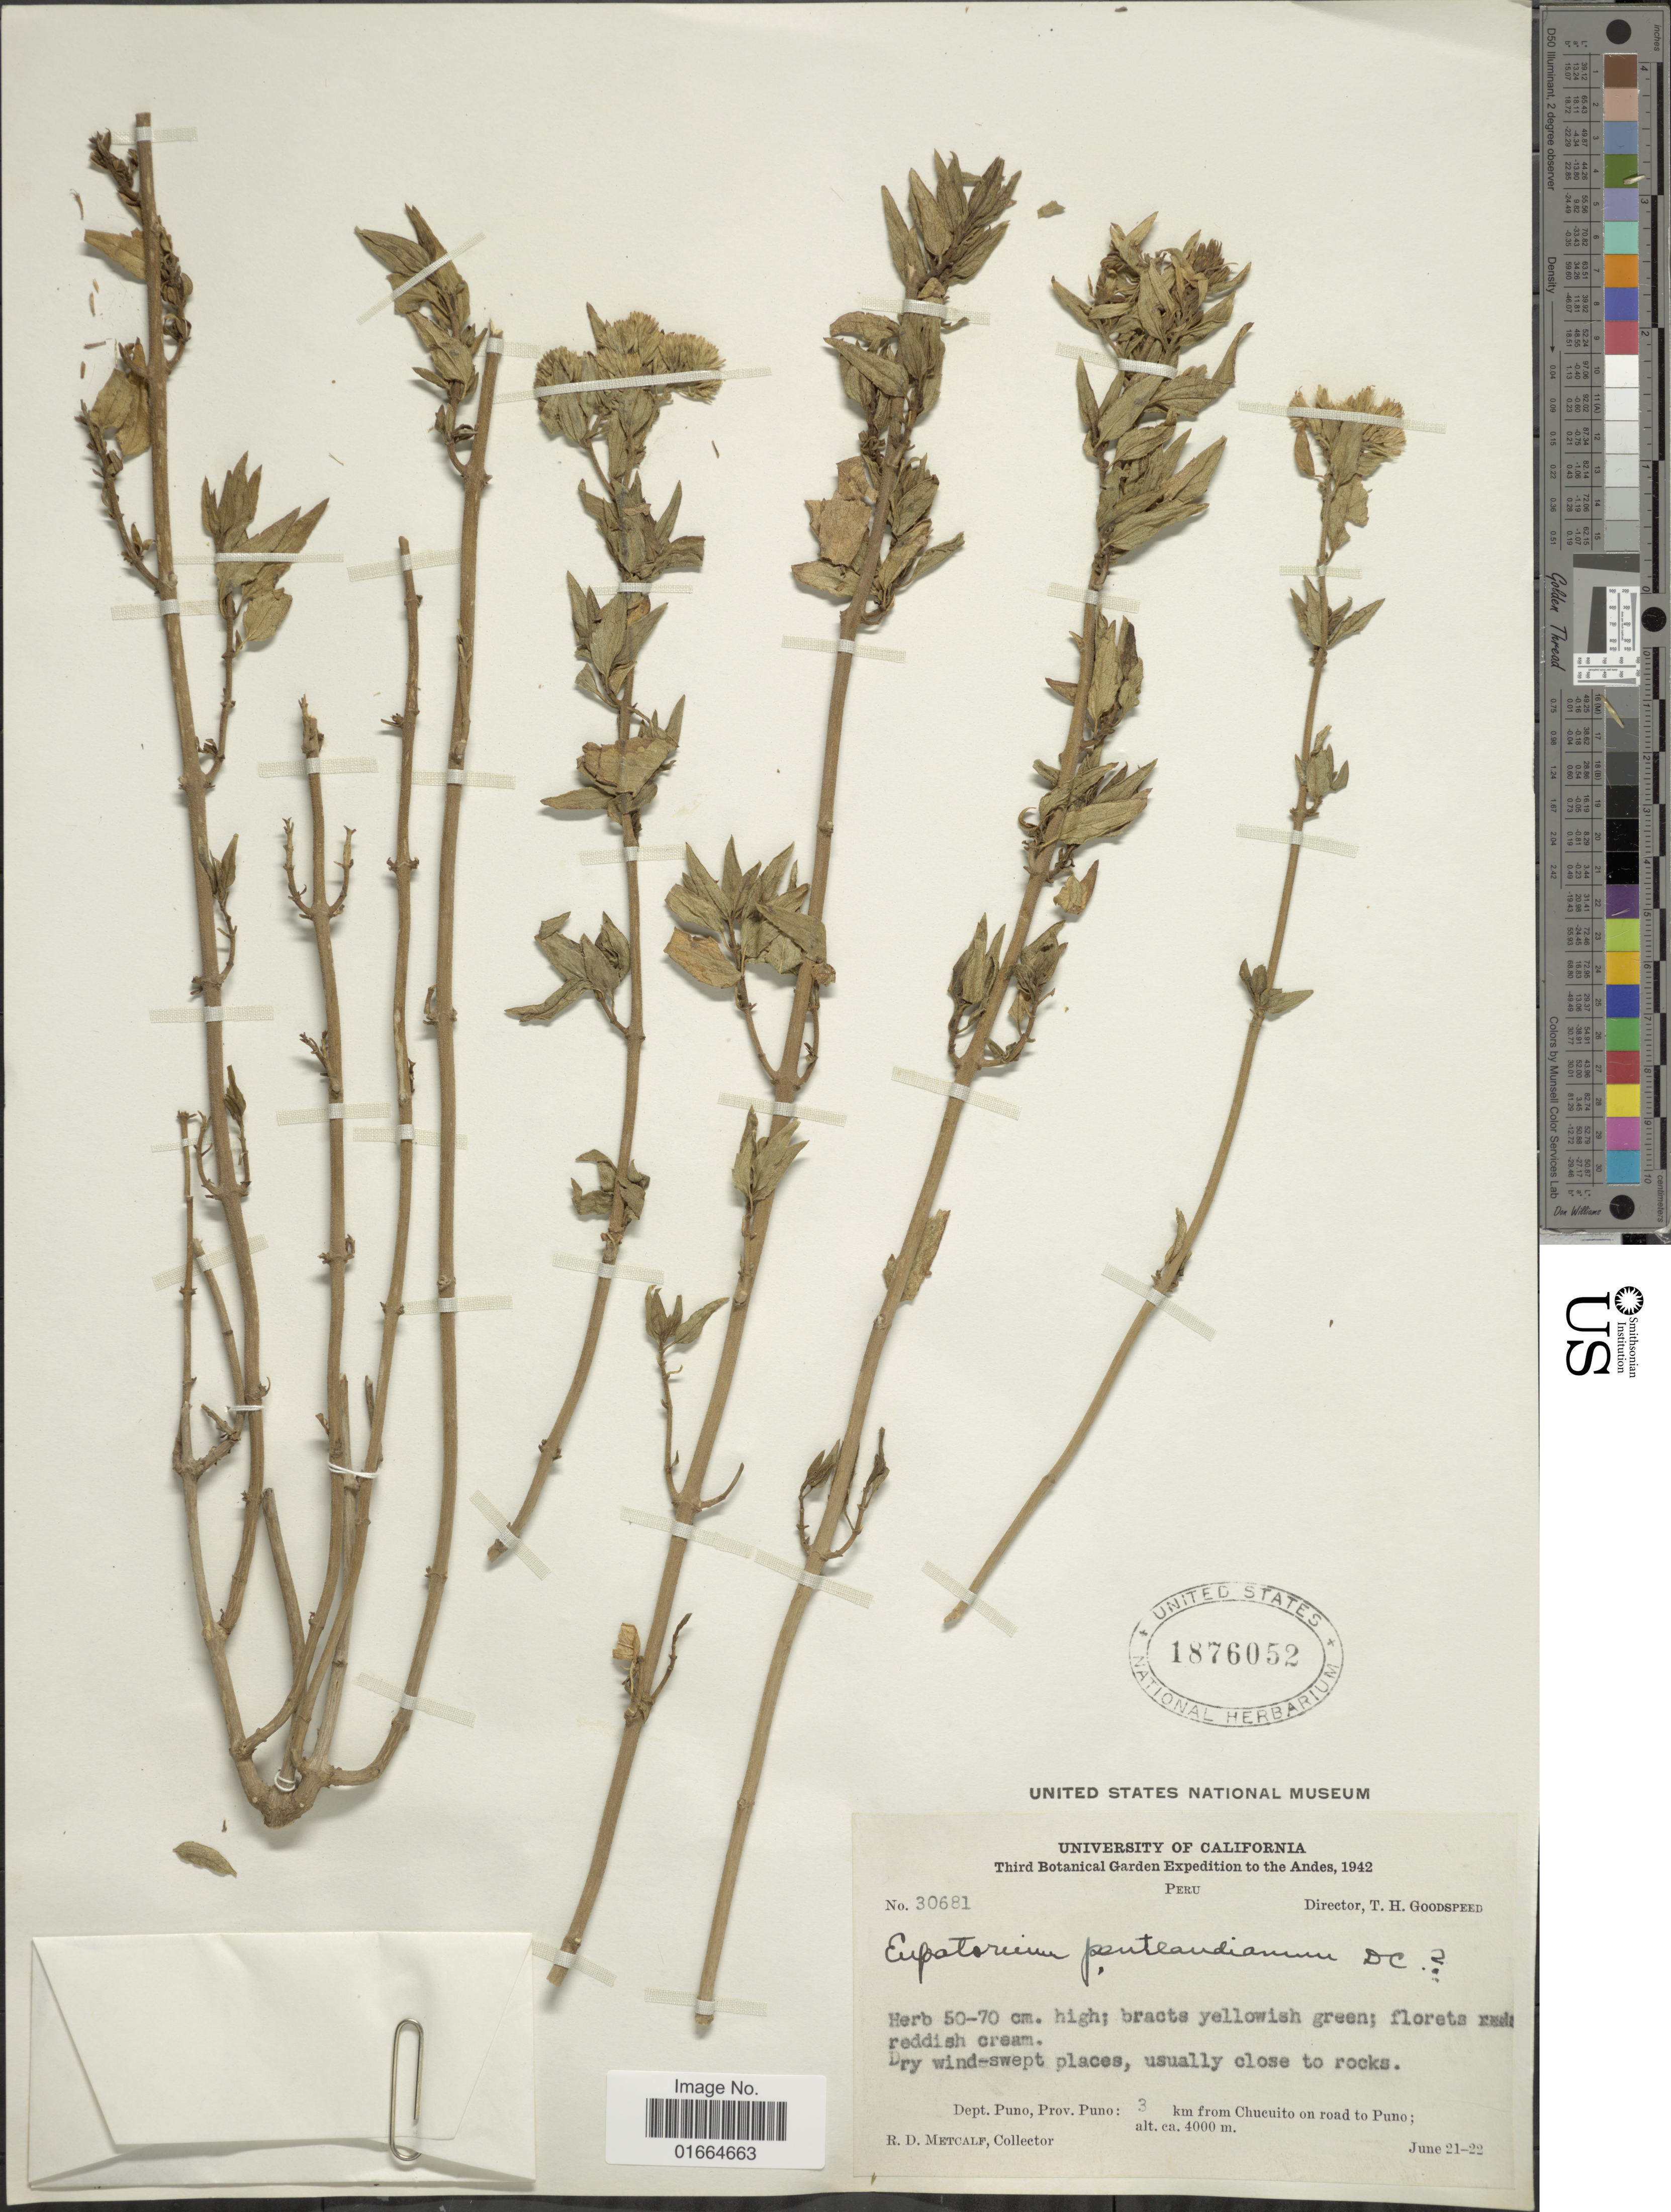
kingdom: Plantae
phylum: Tracheophyta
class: Magnoliopsida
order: Asterales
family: Asteraceae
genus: Ophryosporus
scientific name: Ophryosporus heptanthus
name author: (Sch. Bip. ex Wedd.) R.M. King & H. Rob.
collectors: R. D. Metcalf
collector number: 30681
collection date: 1942-06-21/1942-06-22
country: Peru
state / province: Puno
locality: Dept. Puno, Prov. Puno: 3 km from Chucuito on road to Puno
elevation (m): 4000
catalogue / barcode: US 1876052